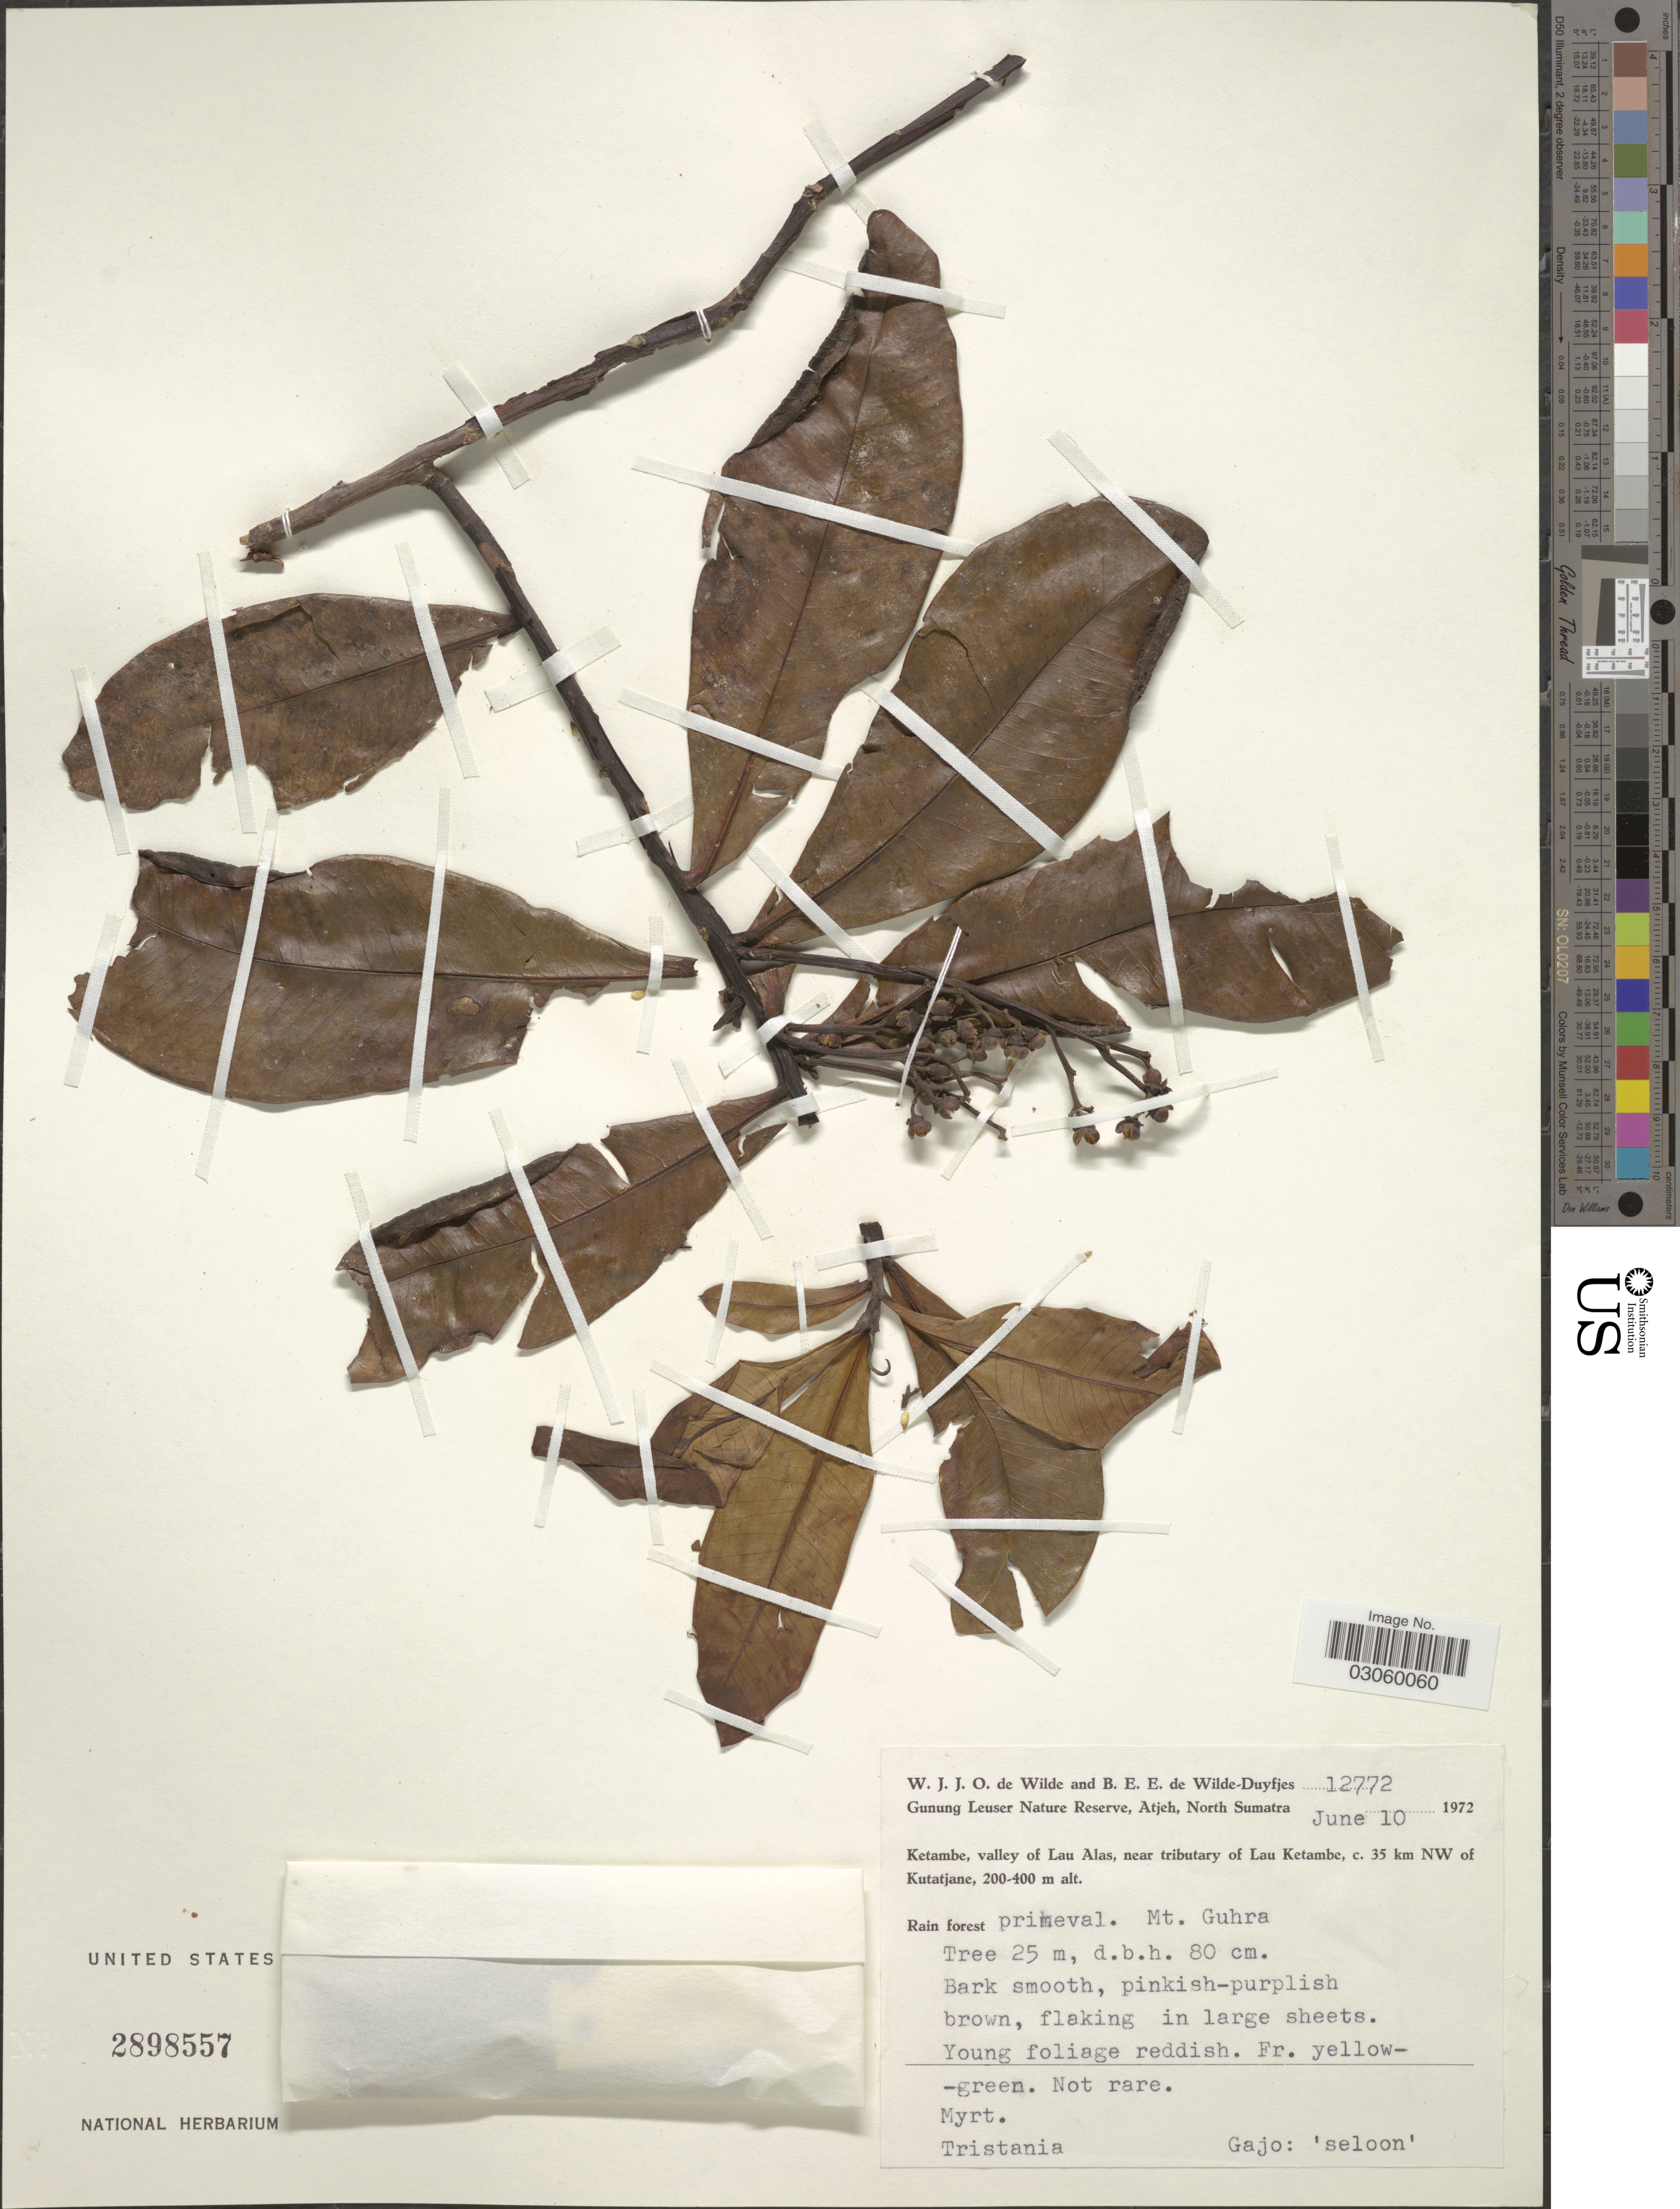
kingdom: Plantae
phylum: Tracheophyta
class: Magnoliopsida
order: Myrtales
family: Myrtaceae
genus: Tristaniopsis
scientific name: Tristaniopsis whiteana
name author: (Griff.) P.G. Wilson & J. T. Waterh.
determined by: Teo, Stephen P.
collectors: W. J. de Wilde & B. E. de Wilde-Duyfjes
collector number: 12772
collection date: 1972-06-10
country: Indonesia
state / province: Sumatra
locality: Gunung Leuser Nature Reserve, Atjeh, North Sumatra, Ketambe, valley of Lau Alas, near tributary of Lau Ketambe, c. 35 km NW of Kutatjane.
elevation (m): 200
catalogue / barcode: US 2898557